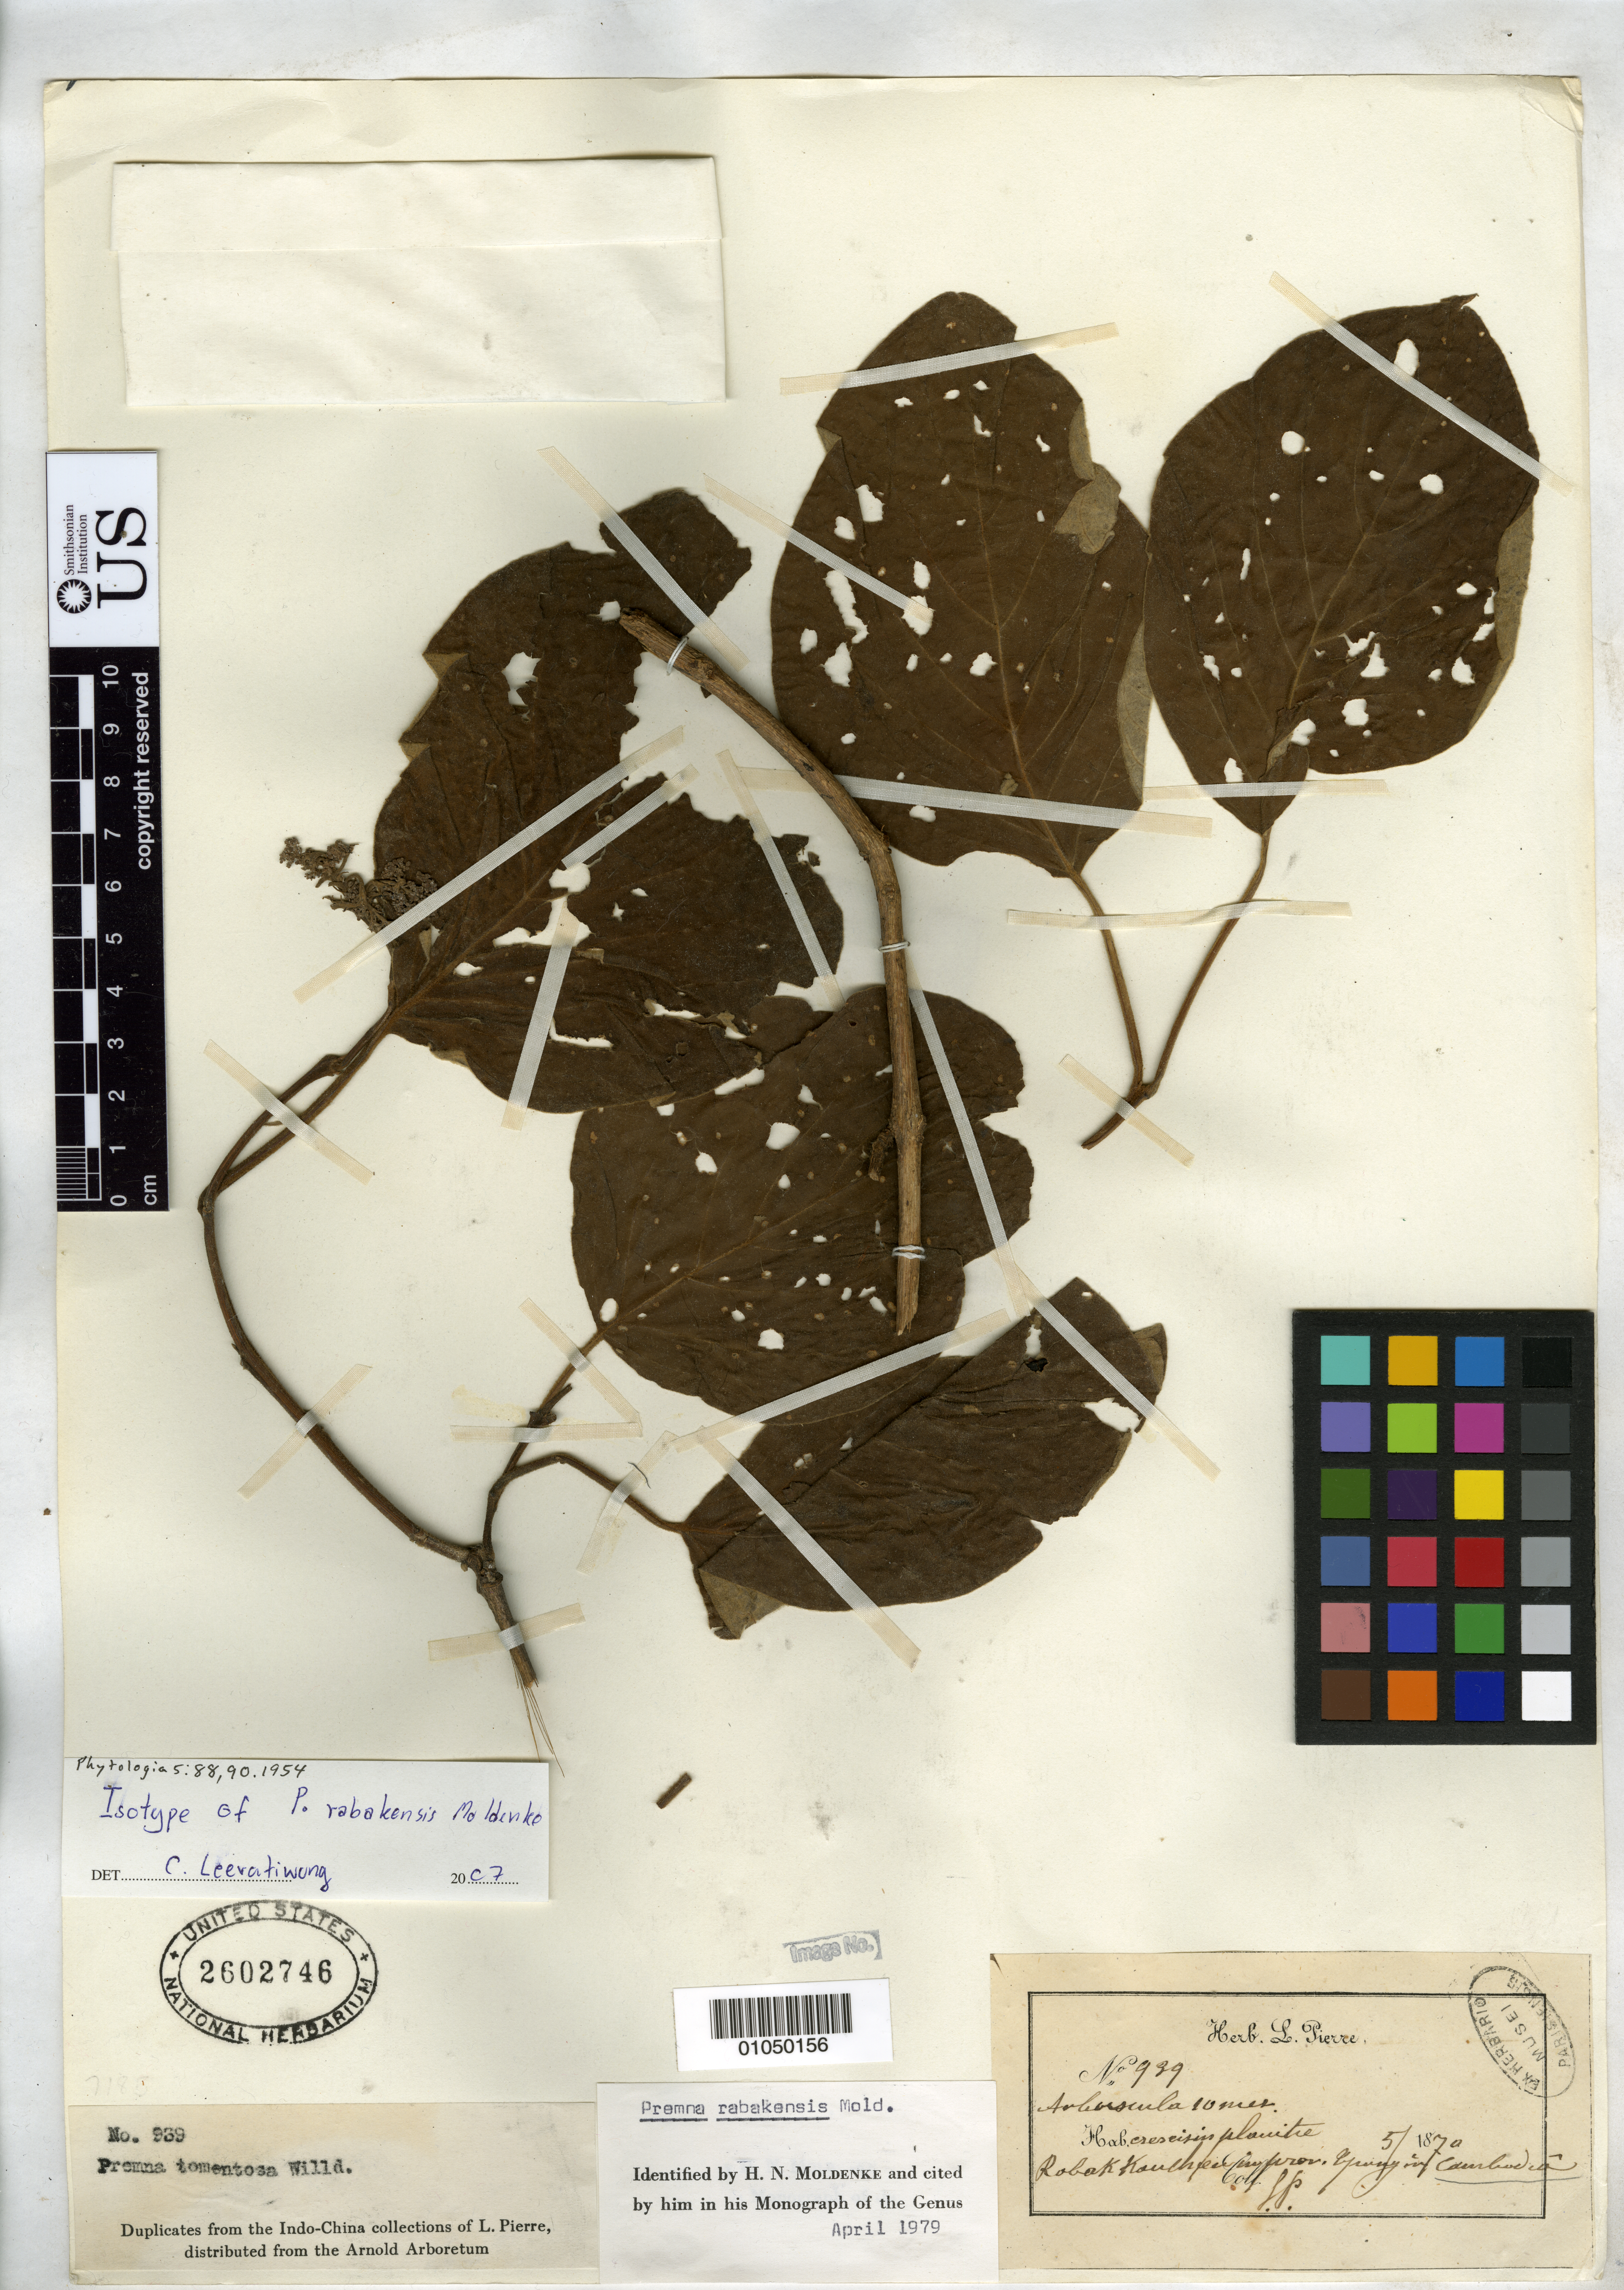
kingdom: Plantae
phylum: Tracheophyta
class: Magnoliopsida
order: Lamiales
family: Lamiaceae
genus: Premna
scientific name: Premna rabakensis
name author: Moldenke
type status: Isotype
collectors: J. Pierre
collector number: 939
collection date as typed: May 1870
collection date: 1870-05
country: Cambodia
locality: Robak [Rabak?] Kauchien in prov. [illegible]. [Protologue, "Rabak Ran Chien"]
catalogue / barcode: US 2602746